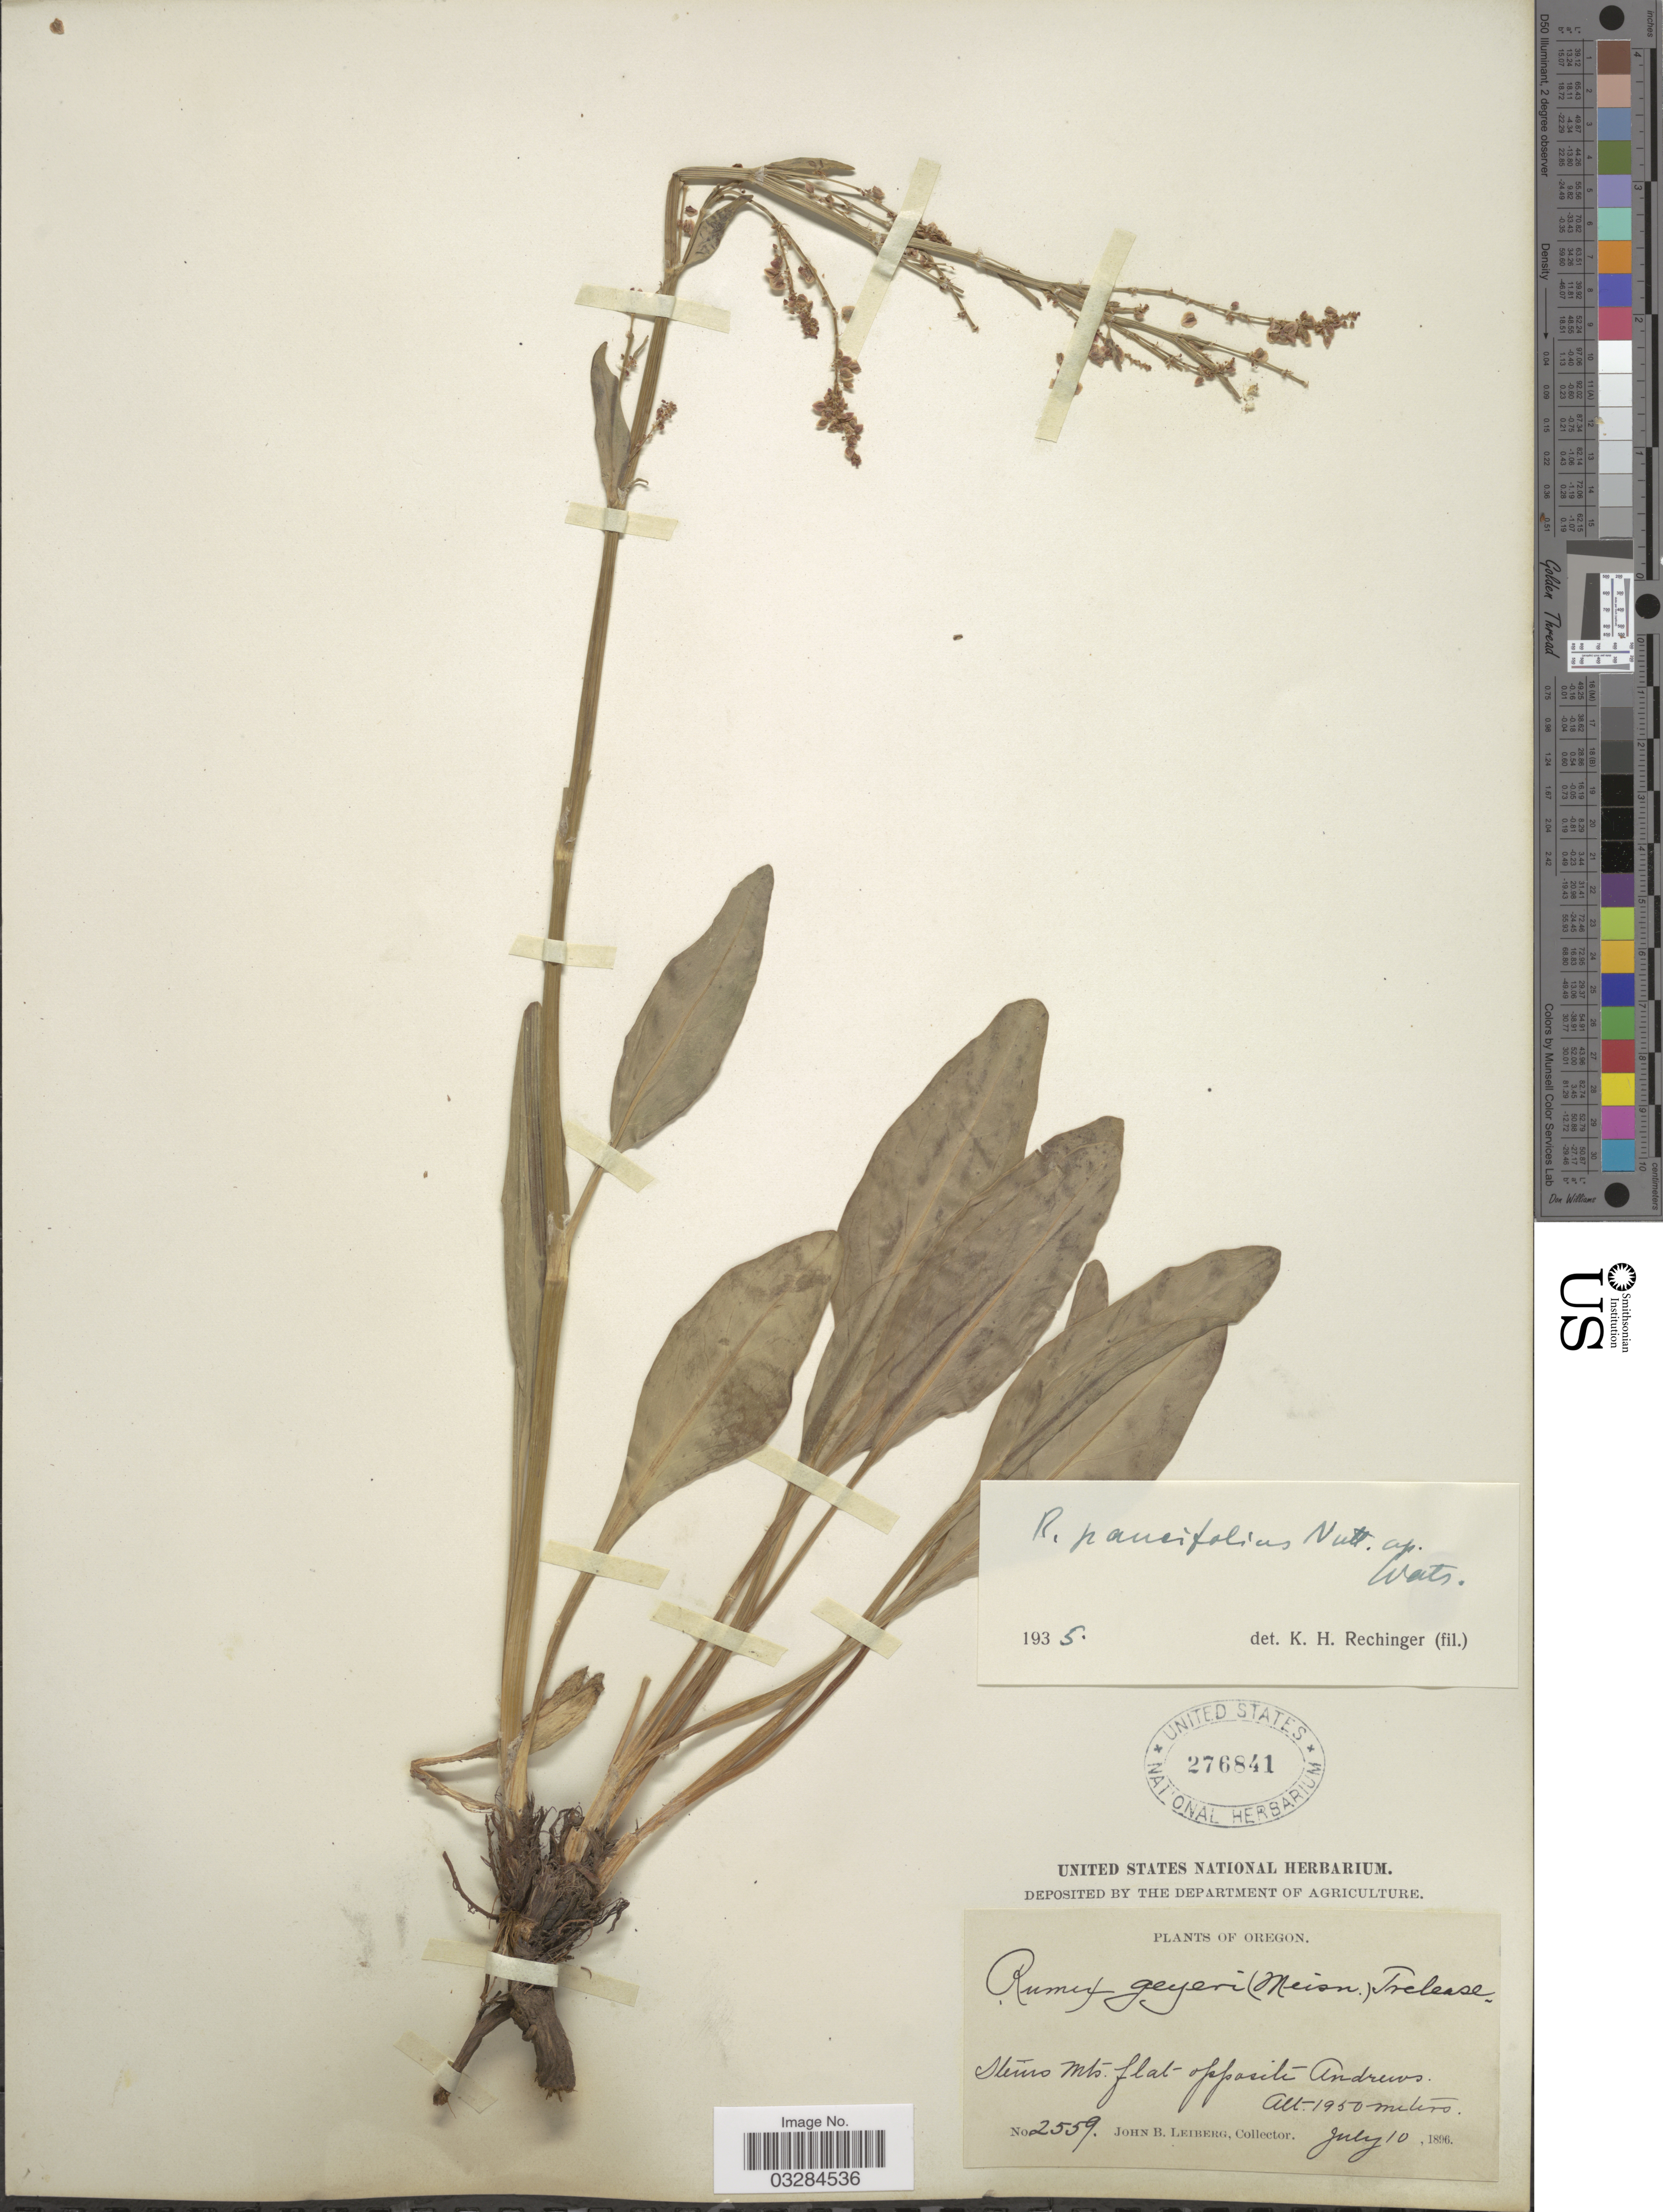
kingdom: Plantae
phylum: Tracheophyta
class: Magnoliopsida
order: Caryophyllales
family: Polygonaceae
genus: Rumex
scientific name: Rumex paucifolius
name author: Nutt.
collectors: J. B. Leiberg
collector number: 2559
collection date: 1896-07-10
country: United States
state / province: Oregon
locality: Steins Mts. flat-opposite Andrews.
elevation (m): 1950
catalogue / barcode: US 276841